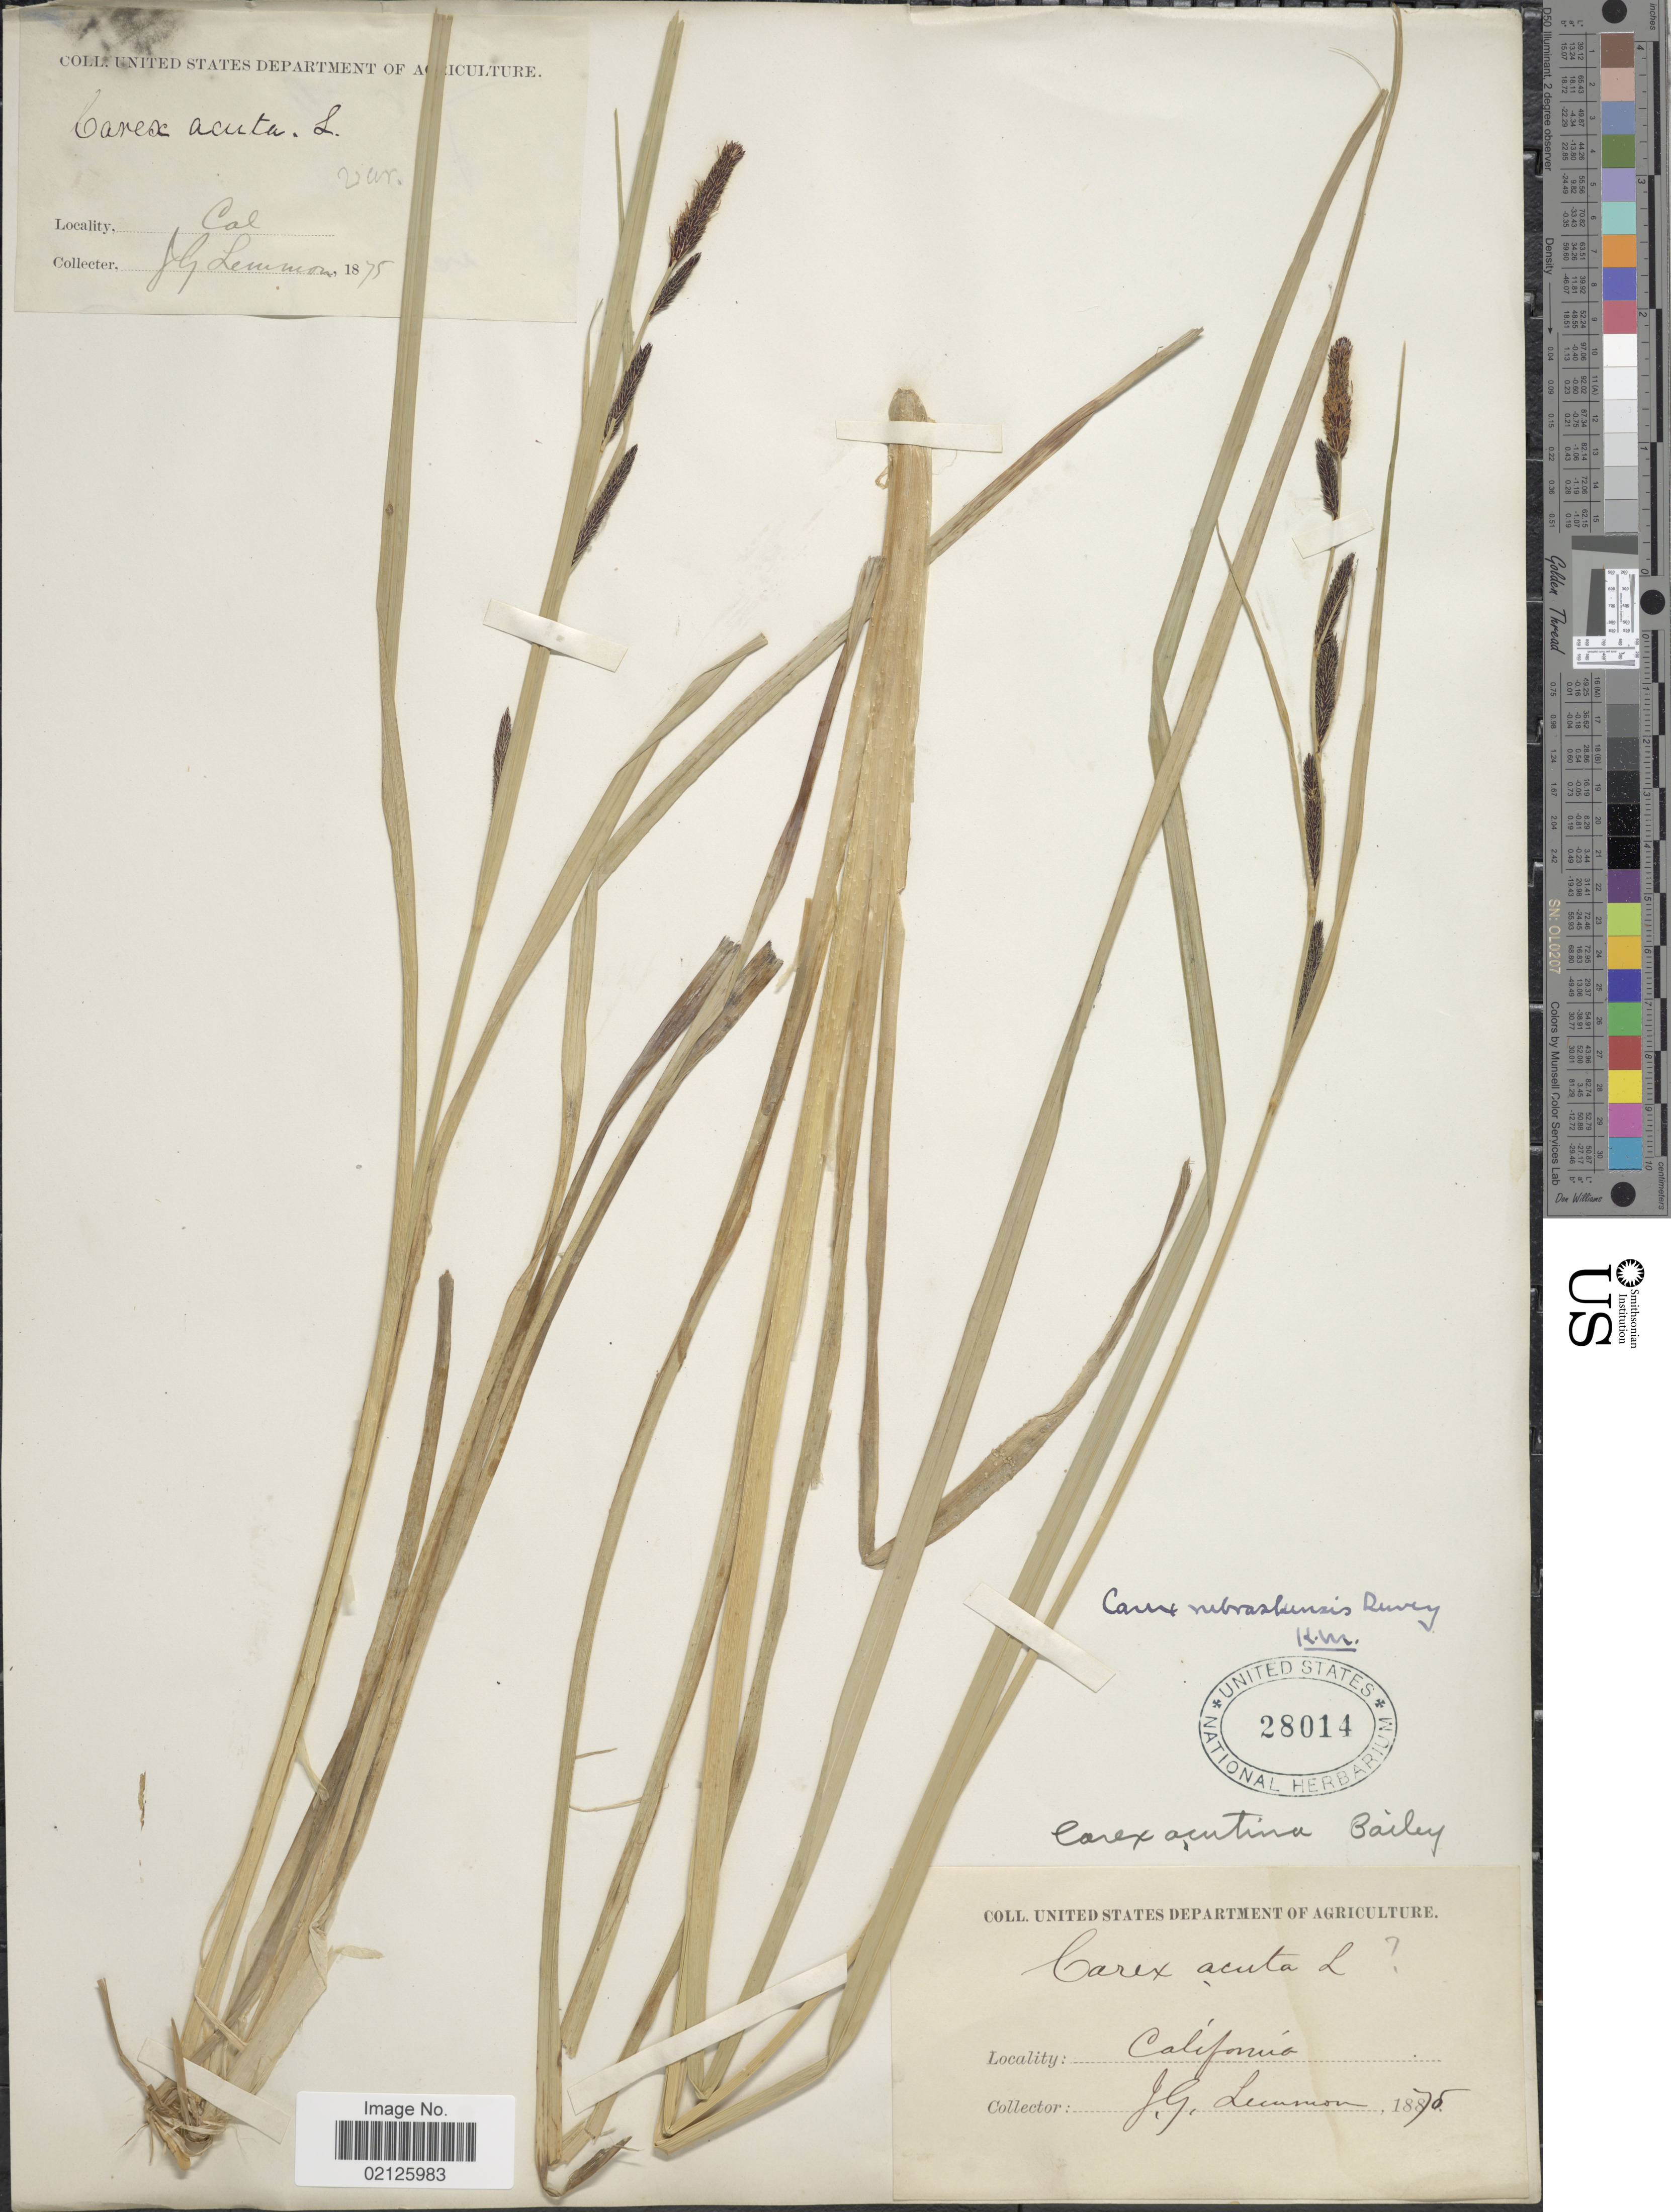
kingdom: Plantae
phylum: Tracheophyta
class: Liliopsida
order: Poales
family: Cyperaceae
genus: Carex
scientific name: Carex nebrascensis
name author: Dewey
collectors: J. Lemmon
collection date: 1875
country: United States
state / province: California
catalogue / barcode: US 28014